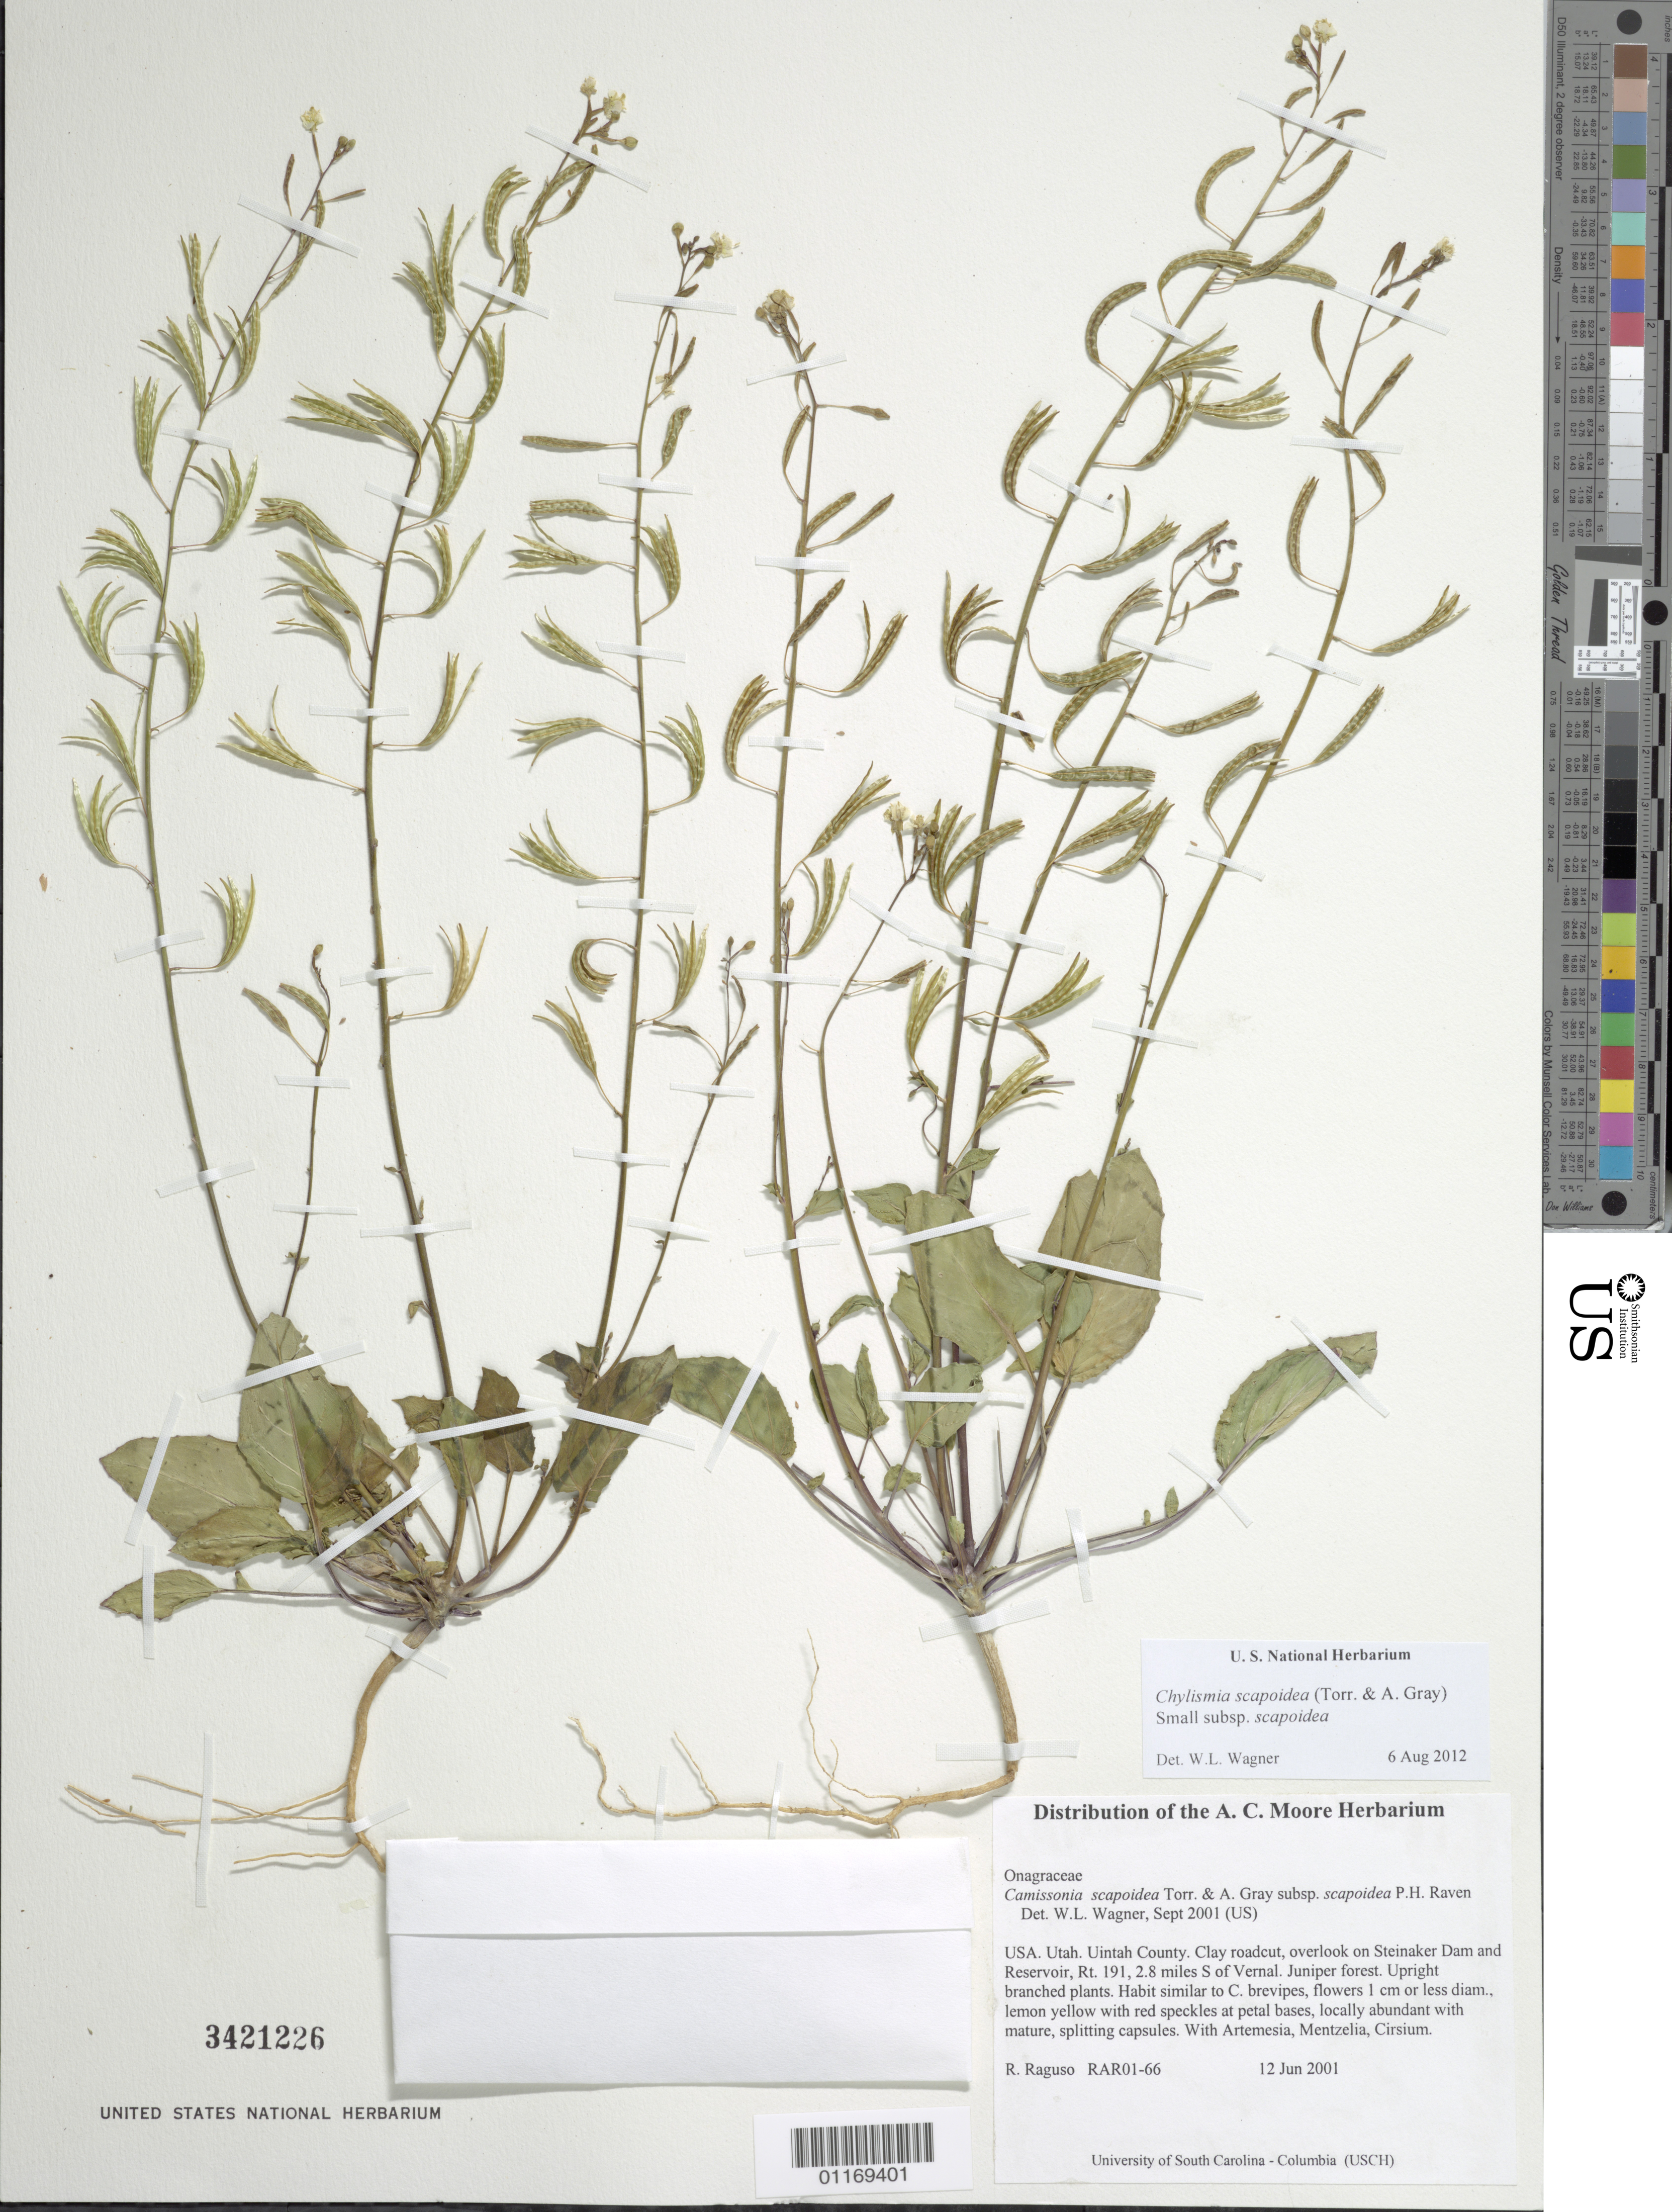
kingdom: Plantae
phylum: Tracheophyta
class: Magnoliopsida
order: Myrtales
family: Onagraceae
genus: Chylismia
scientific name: Chylismia scapoidea subsp. scapoidea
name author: (Torr. & A. Gray) Small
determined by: Wagner, W. L., (BOT), Smithsonian Institution - National Museum of Natural History (UNITED STATES)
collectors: R. Raguso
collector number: RAR01-66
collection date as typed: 12 Jun 2001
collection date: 2001-06-12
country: United States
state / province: Utah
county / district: Uintah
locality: Clay roadcut, overlook on Steinaker Dam and Reservoir, Rt. 191, 2.8 miles S of Vernal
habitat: Juniper forest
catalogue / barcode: US 3421226